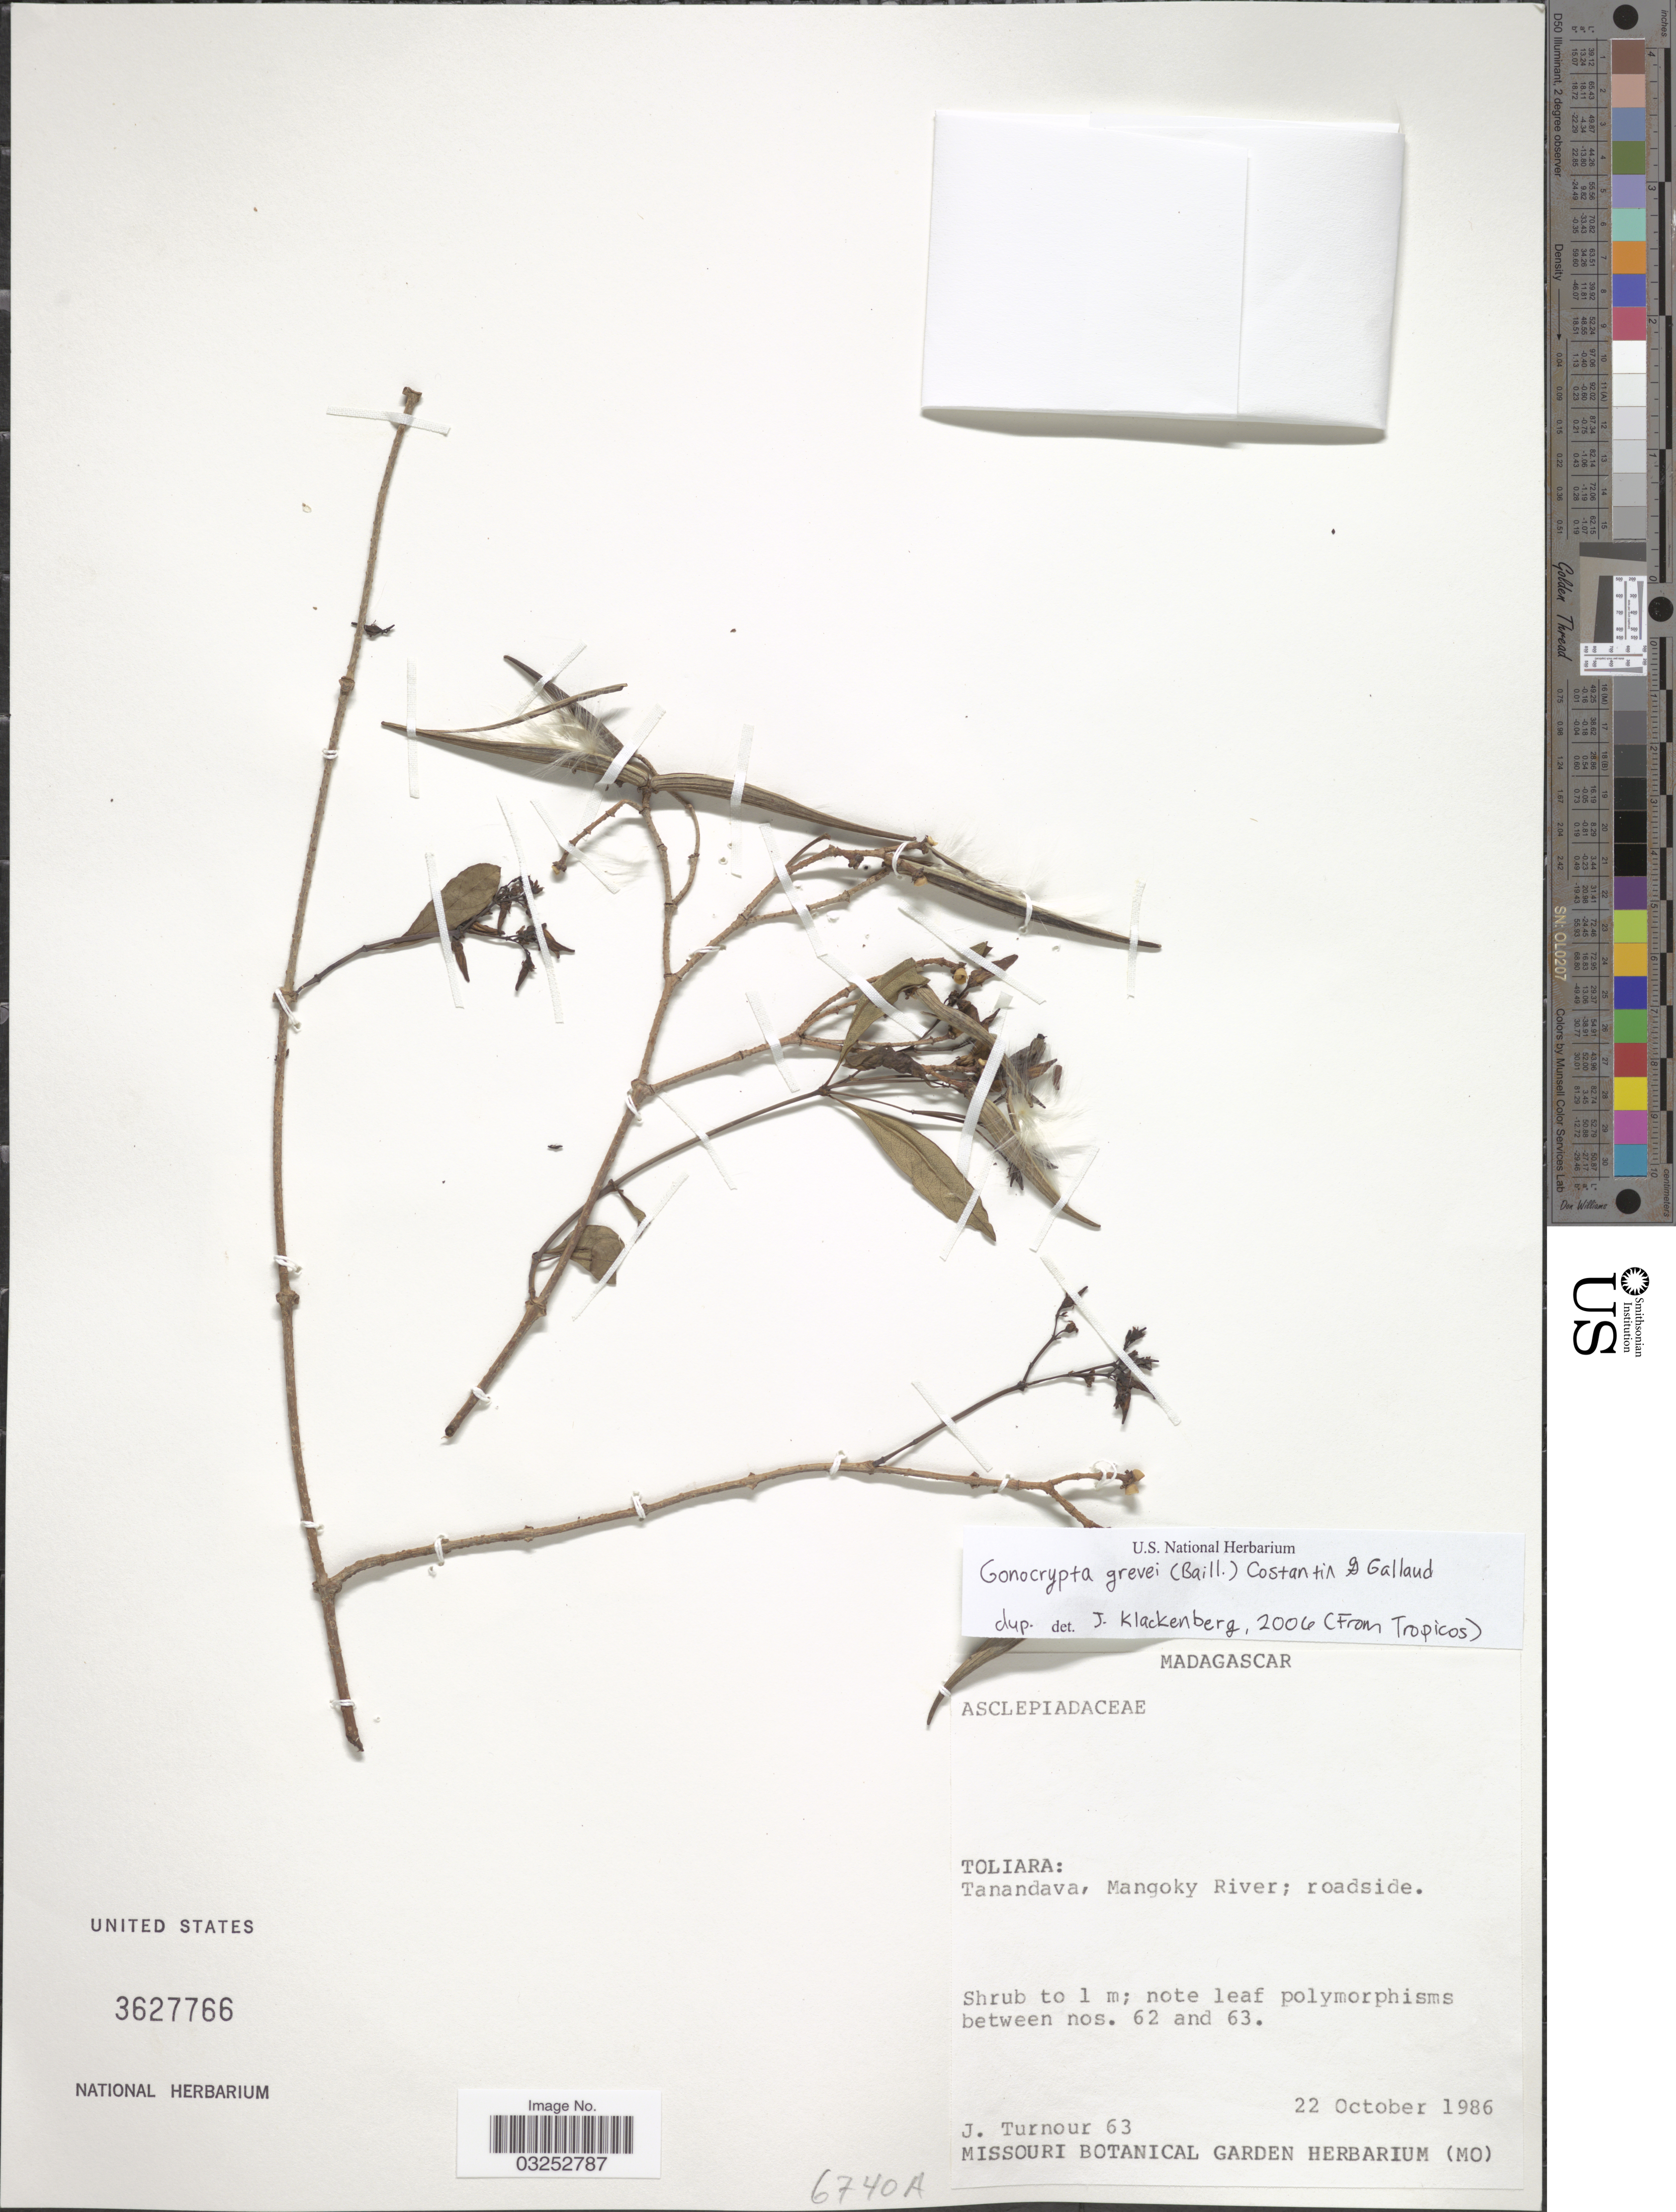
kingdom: Plantae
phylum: Tracheophyta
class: Magnoliopsida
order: Gentianales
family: Apocynaceae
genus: Gonocrypta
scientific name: Gonocrypta grevei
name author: (Baill.) Constantin & Gallaud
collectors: J. Turnour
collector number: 63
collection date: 1986-10-22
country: Madagascar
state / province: Atsimo-Andrefana / Menabe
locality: Tanandava, Mangoky River; roadside.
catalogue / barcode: US 3627766